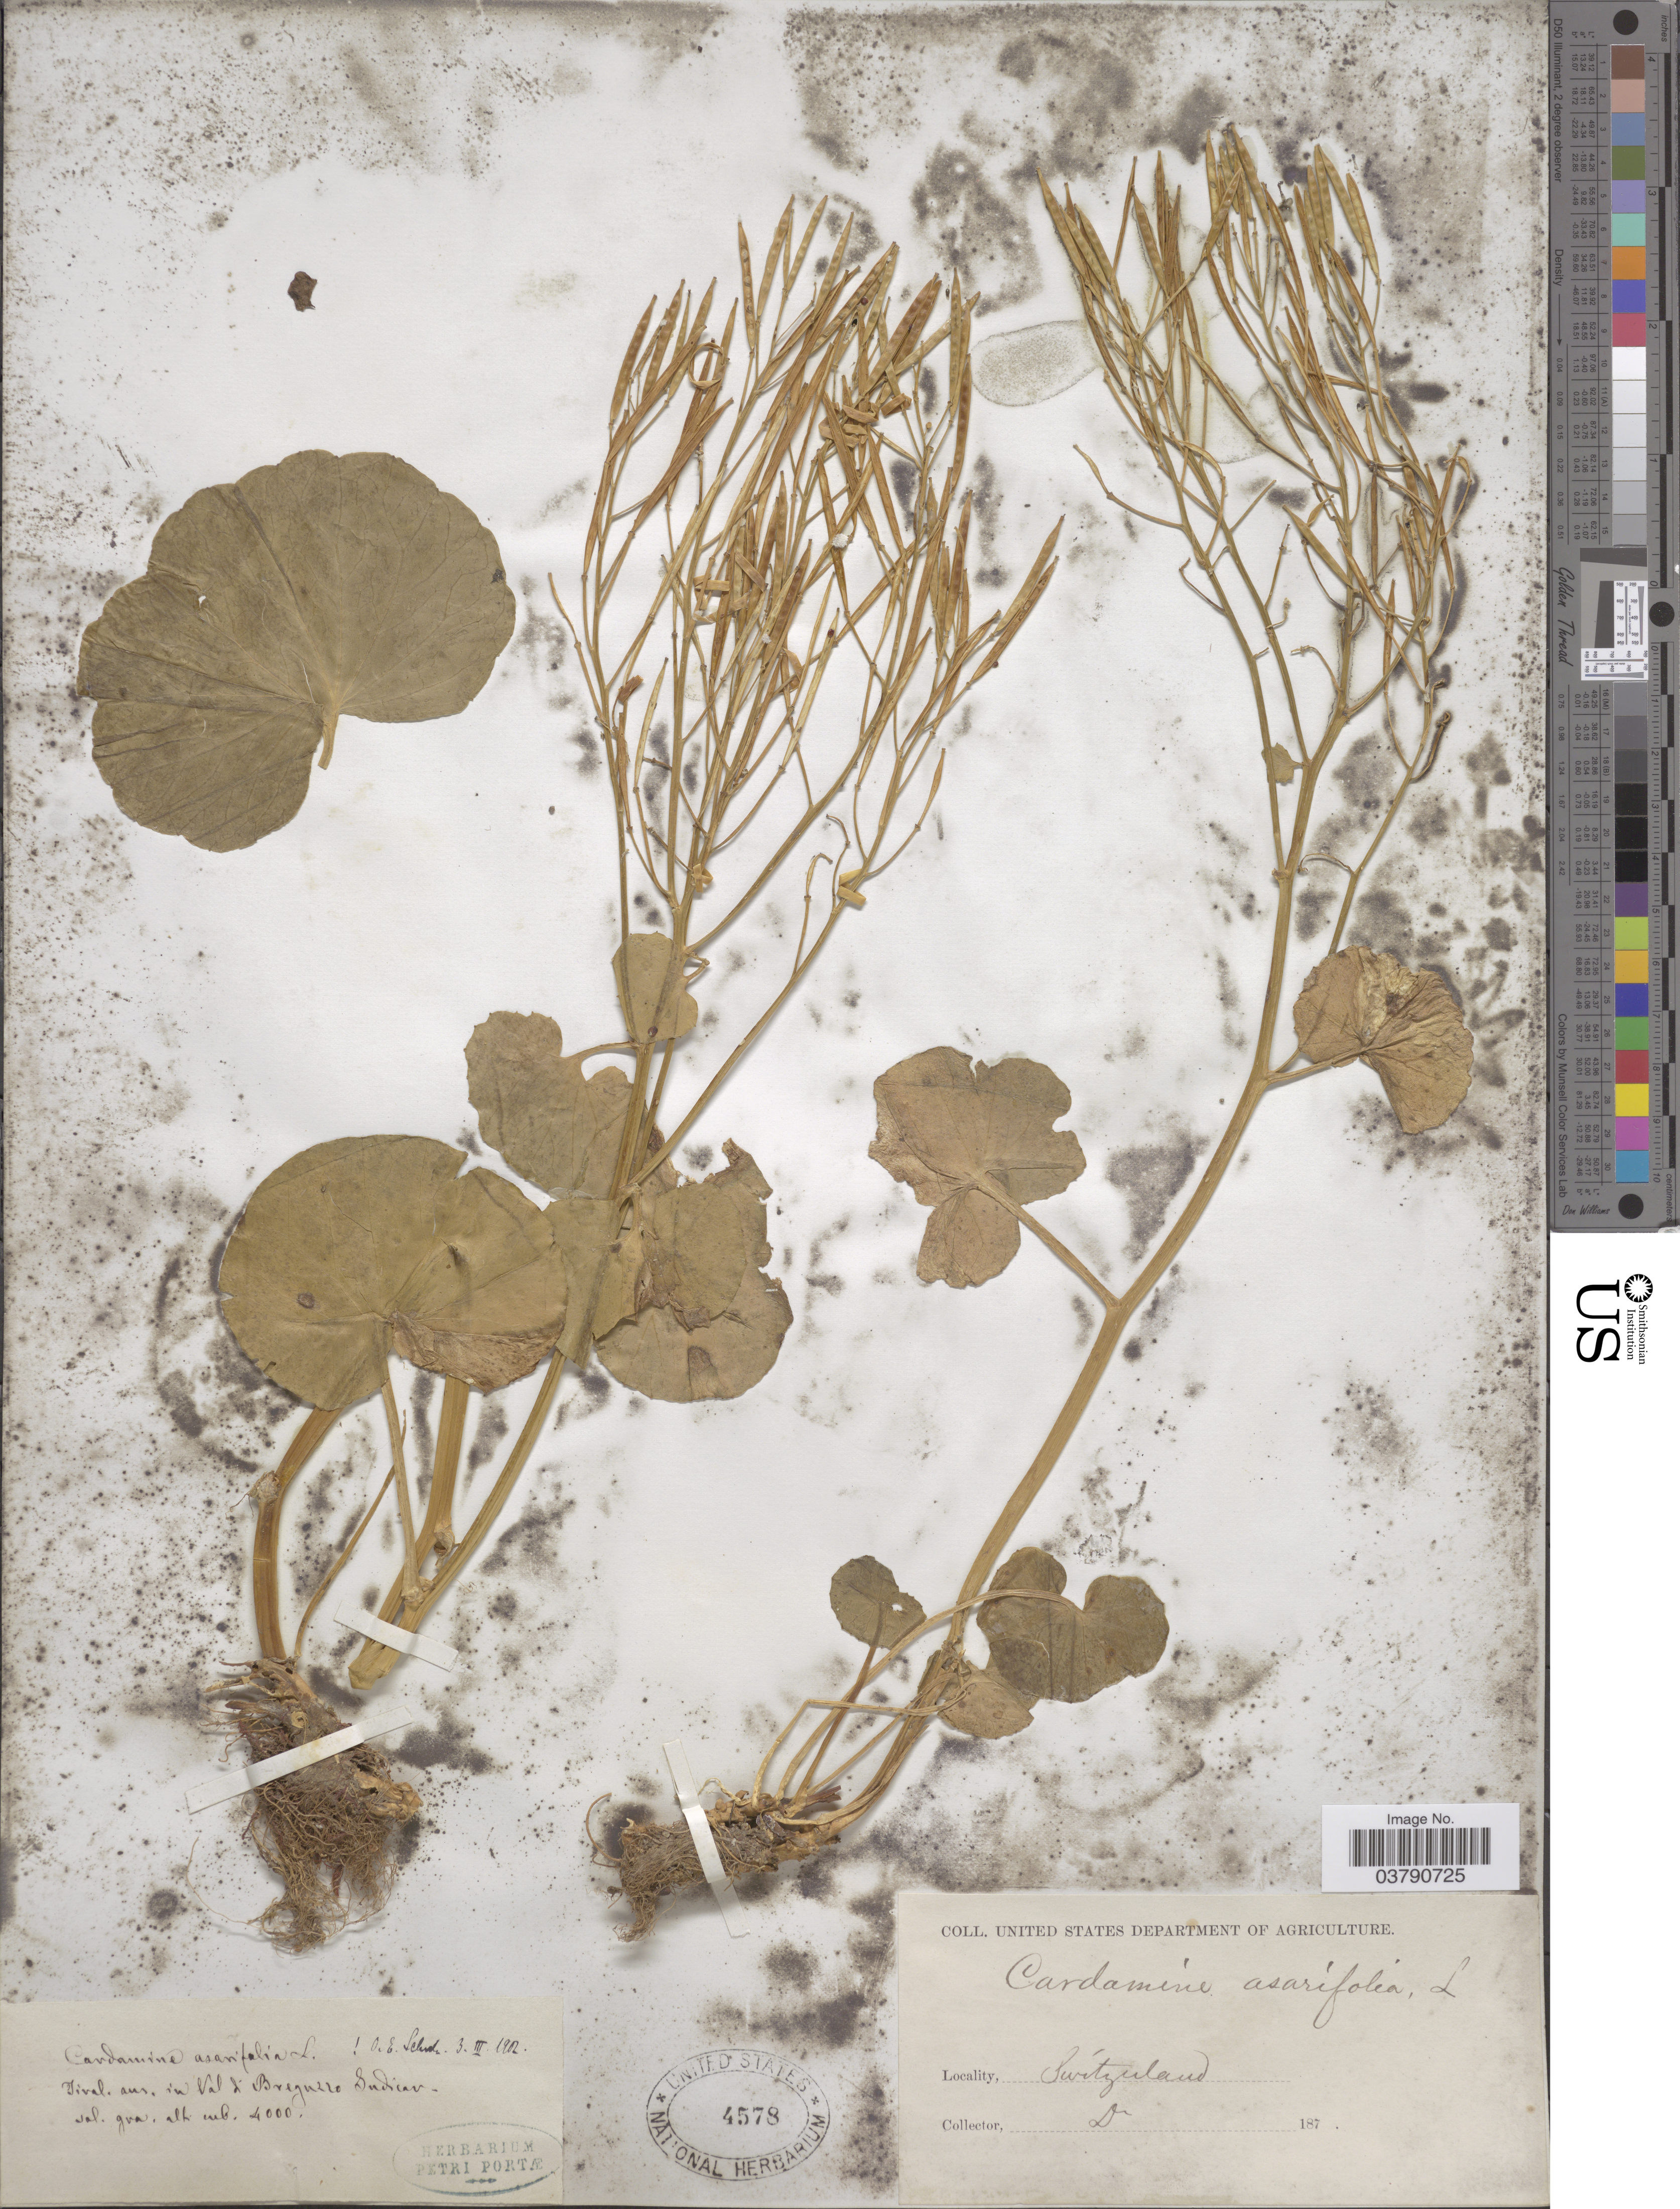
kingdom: Plantae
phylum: Tracheophyta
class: Magnoliopsida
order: Brassicales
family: Brassicaceae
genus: Cardamine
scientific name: Cardamine asarifolia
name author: L.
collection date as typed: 187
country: Italy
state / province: Trentino-Alto Adige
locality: Tirol. aus. in Val d'Breguzzo Sudtirol.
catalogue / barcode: US 4578